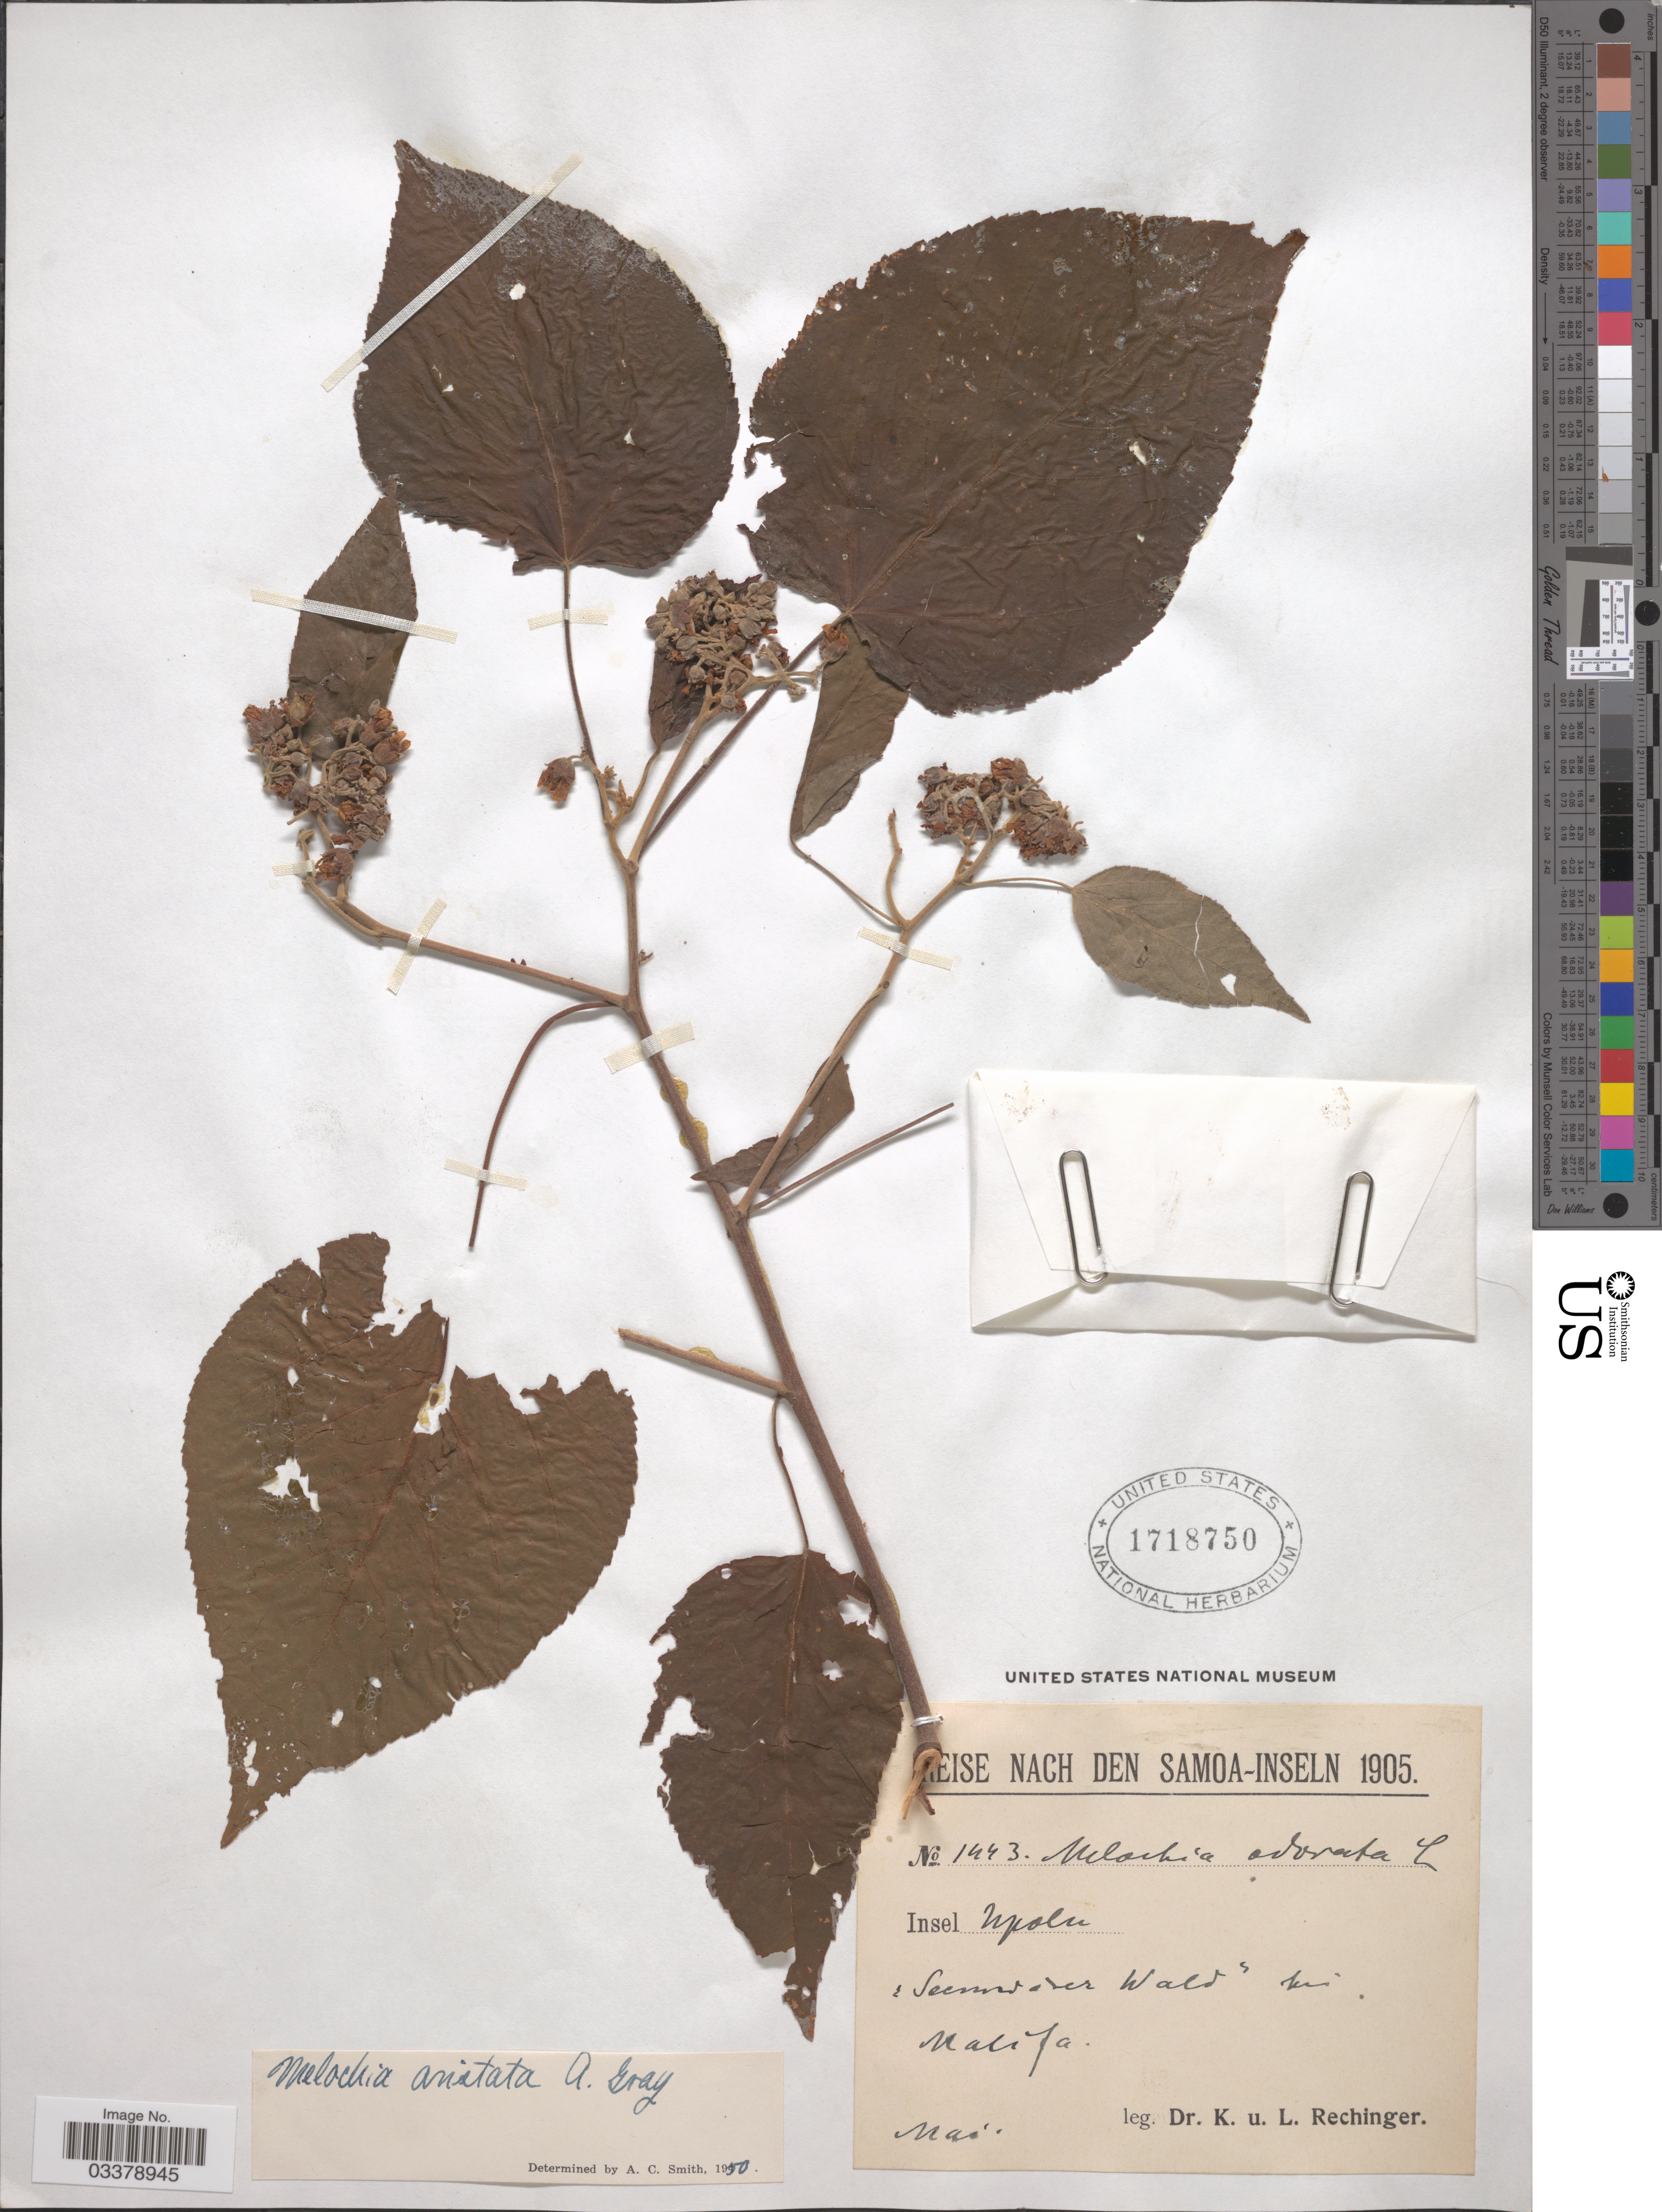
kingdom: Plantae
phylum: Tracheophyta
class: Magnoliopsida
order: Malvales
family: Malvaceae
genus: Melochia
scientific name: Melochia aristata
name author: A. Gray in Wilkes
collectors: K. Rechinger & L. Rechinger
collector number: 1443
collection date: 1905-05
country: Samoa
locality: Insel Upolu i Secmodorer [interpreted] Wald bei Malifa.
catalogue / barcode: US 1718750